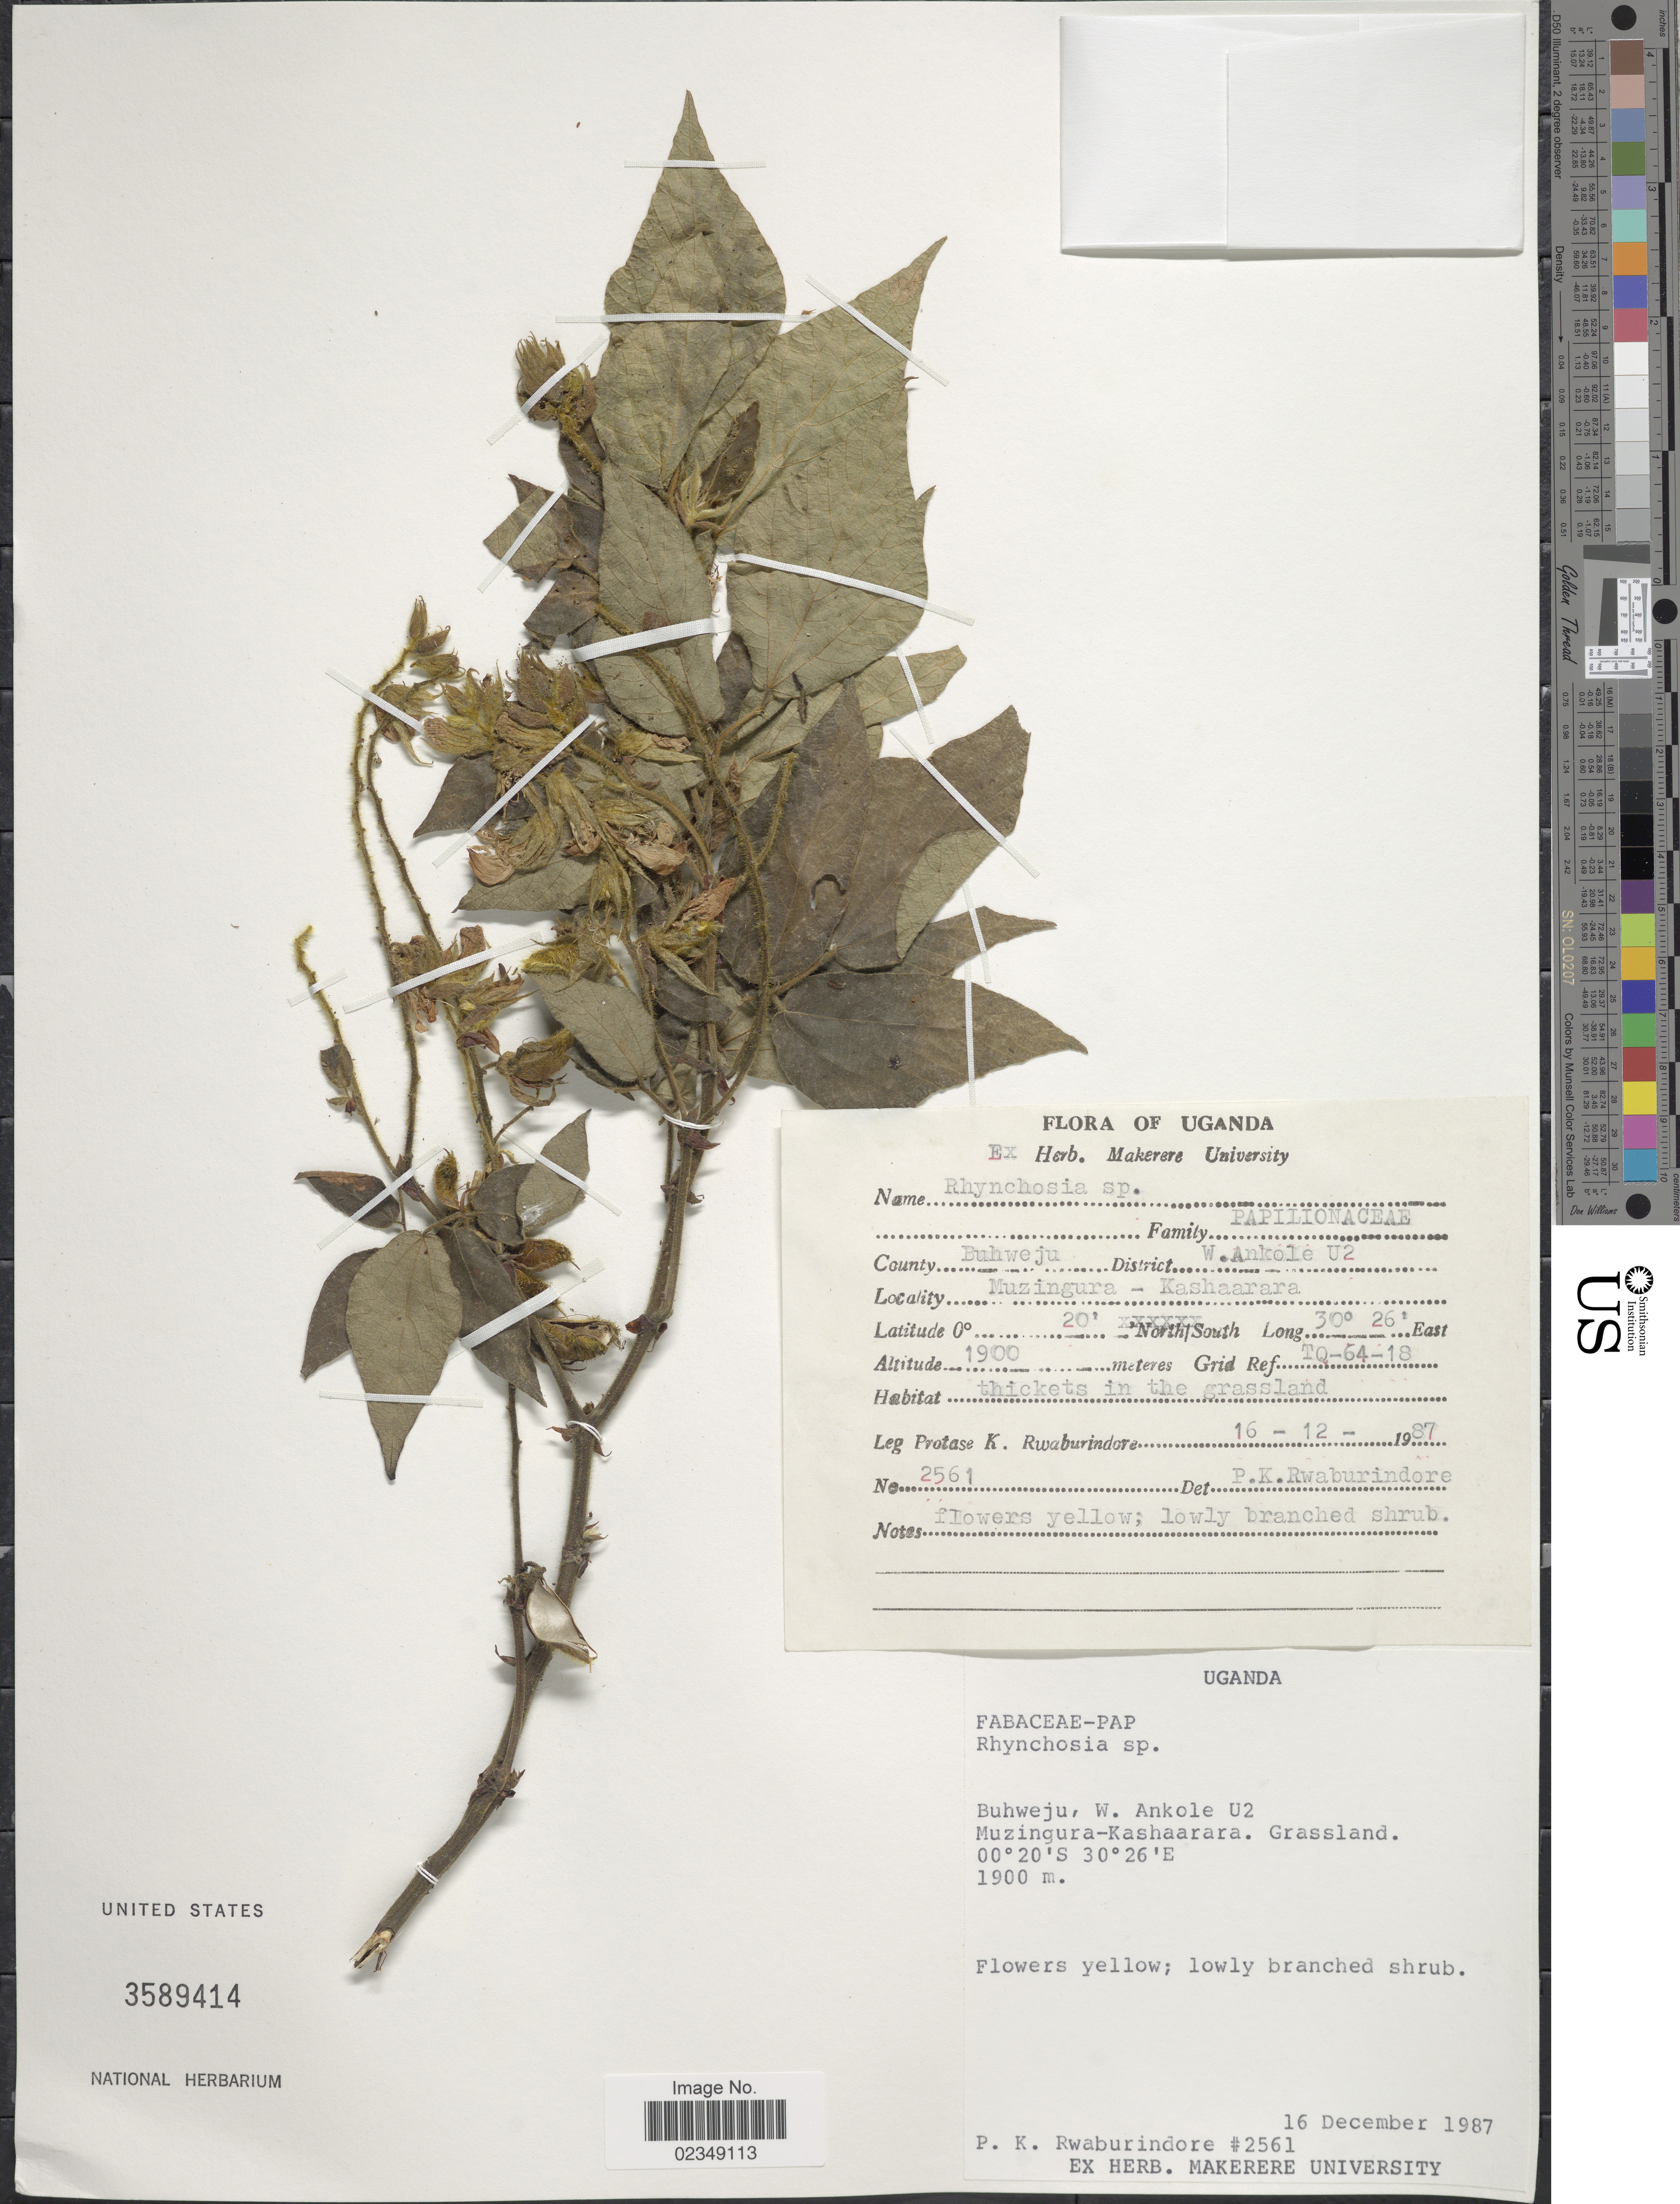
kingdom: Plantae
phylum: Tracheophyta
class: Magnoliopsida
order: Fabales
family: Fabaceae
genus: Rhynchosia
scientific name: Rhynchosia sp.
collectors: P. Rwaburindore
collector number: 2561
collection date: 1987-12-16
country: Uganda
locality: County Buhweju, District W. Ankole U2, Muzingyra-kashaarara, in the grassland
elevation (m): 1900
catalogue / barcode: US 2589414